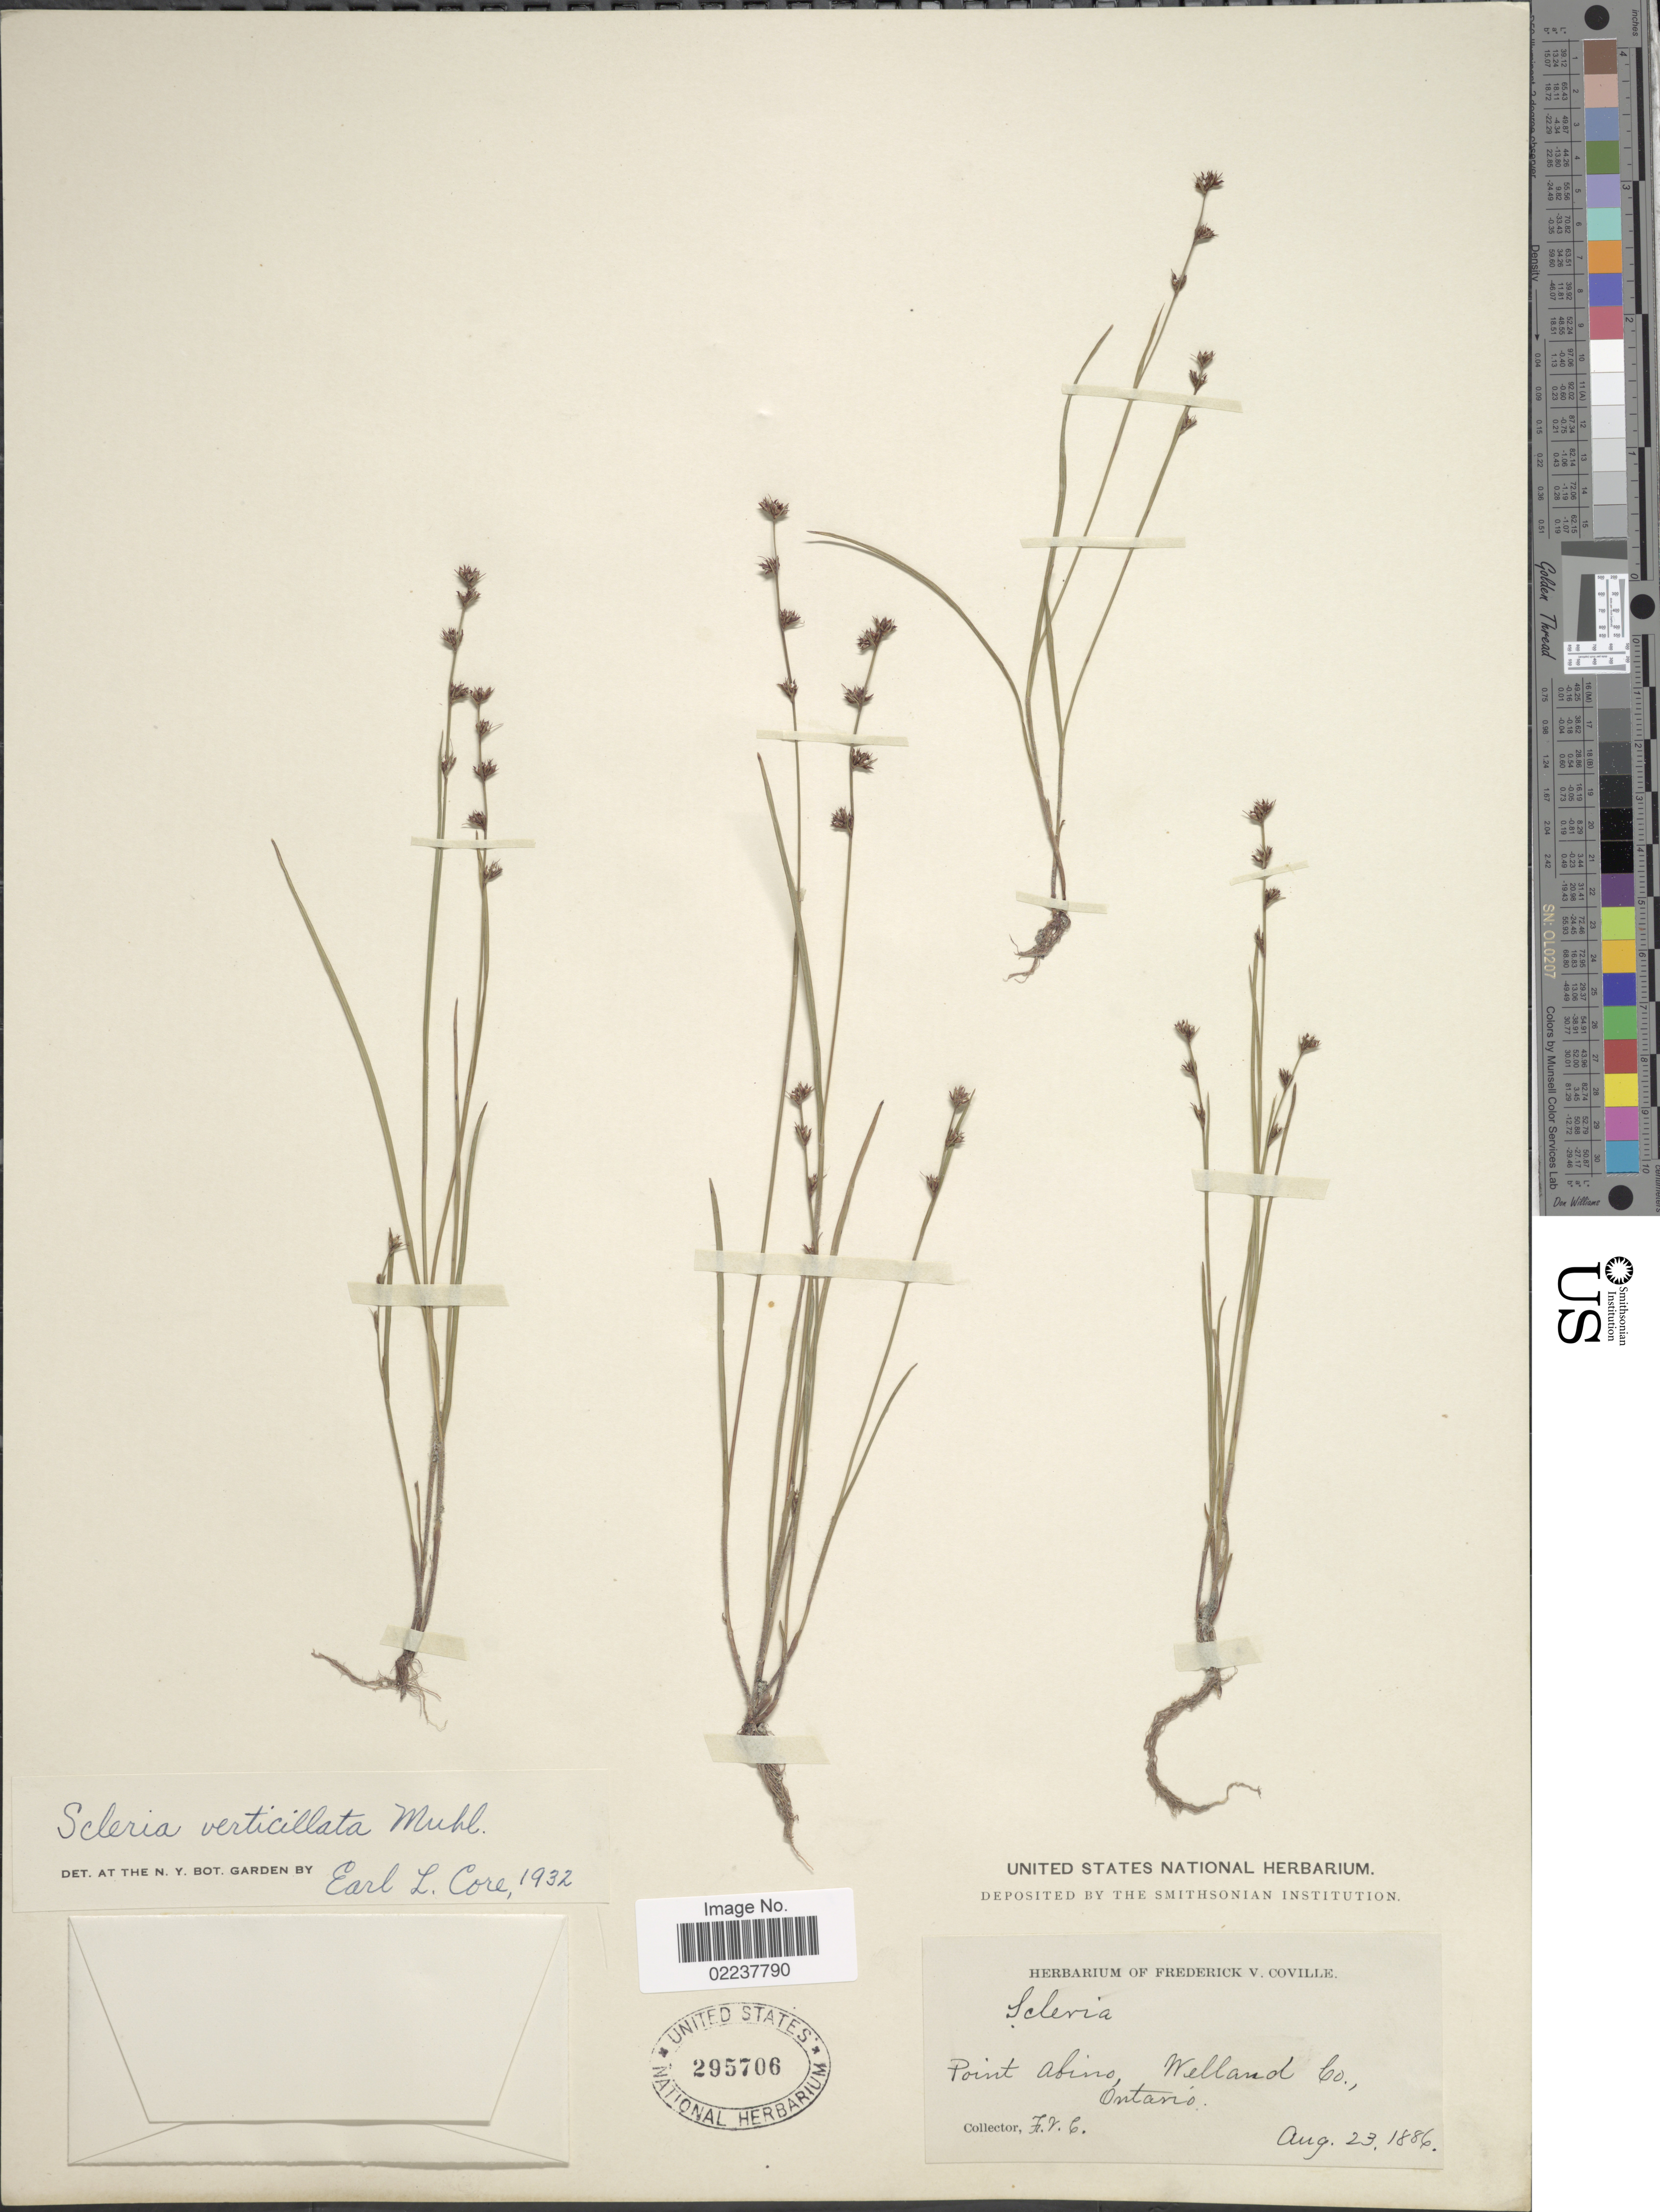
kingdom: Plantae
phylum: Tracheophyta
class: Liliopsida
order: Poales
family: Cyperaceae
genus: Scleria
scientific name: Scleria verticillata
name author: Muhl. ex Willd.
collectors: F. V. Coville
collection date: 1886-08-23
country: Canada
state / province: Ontario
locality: Point Abino, Welland Co.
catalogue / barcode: US 295706